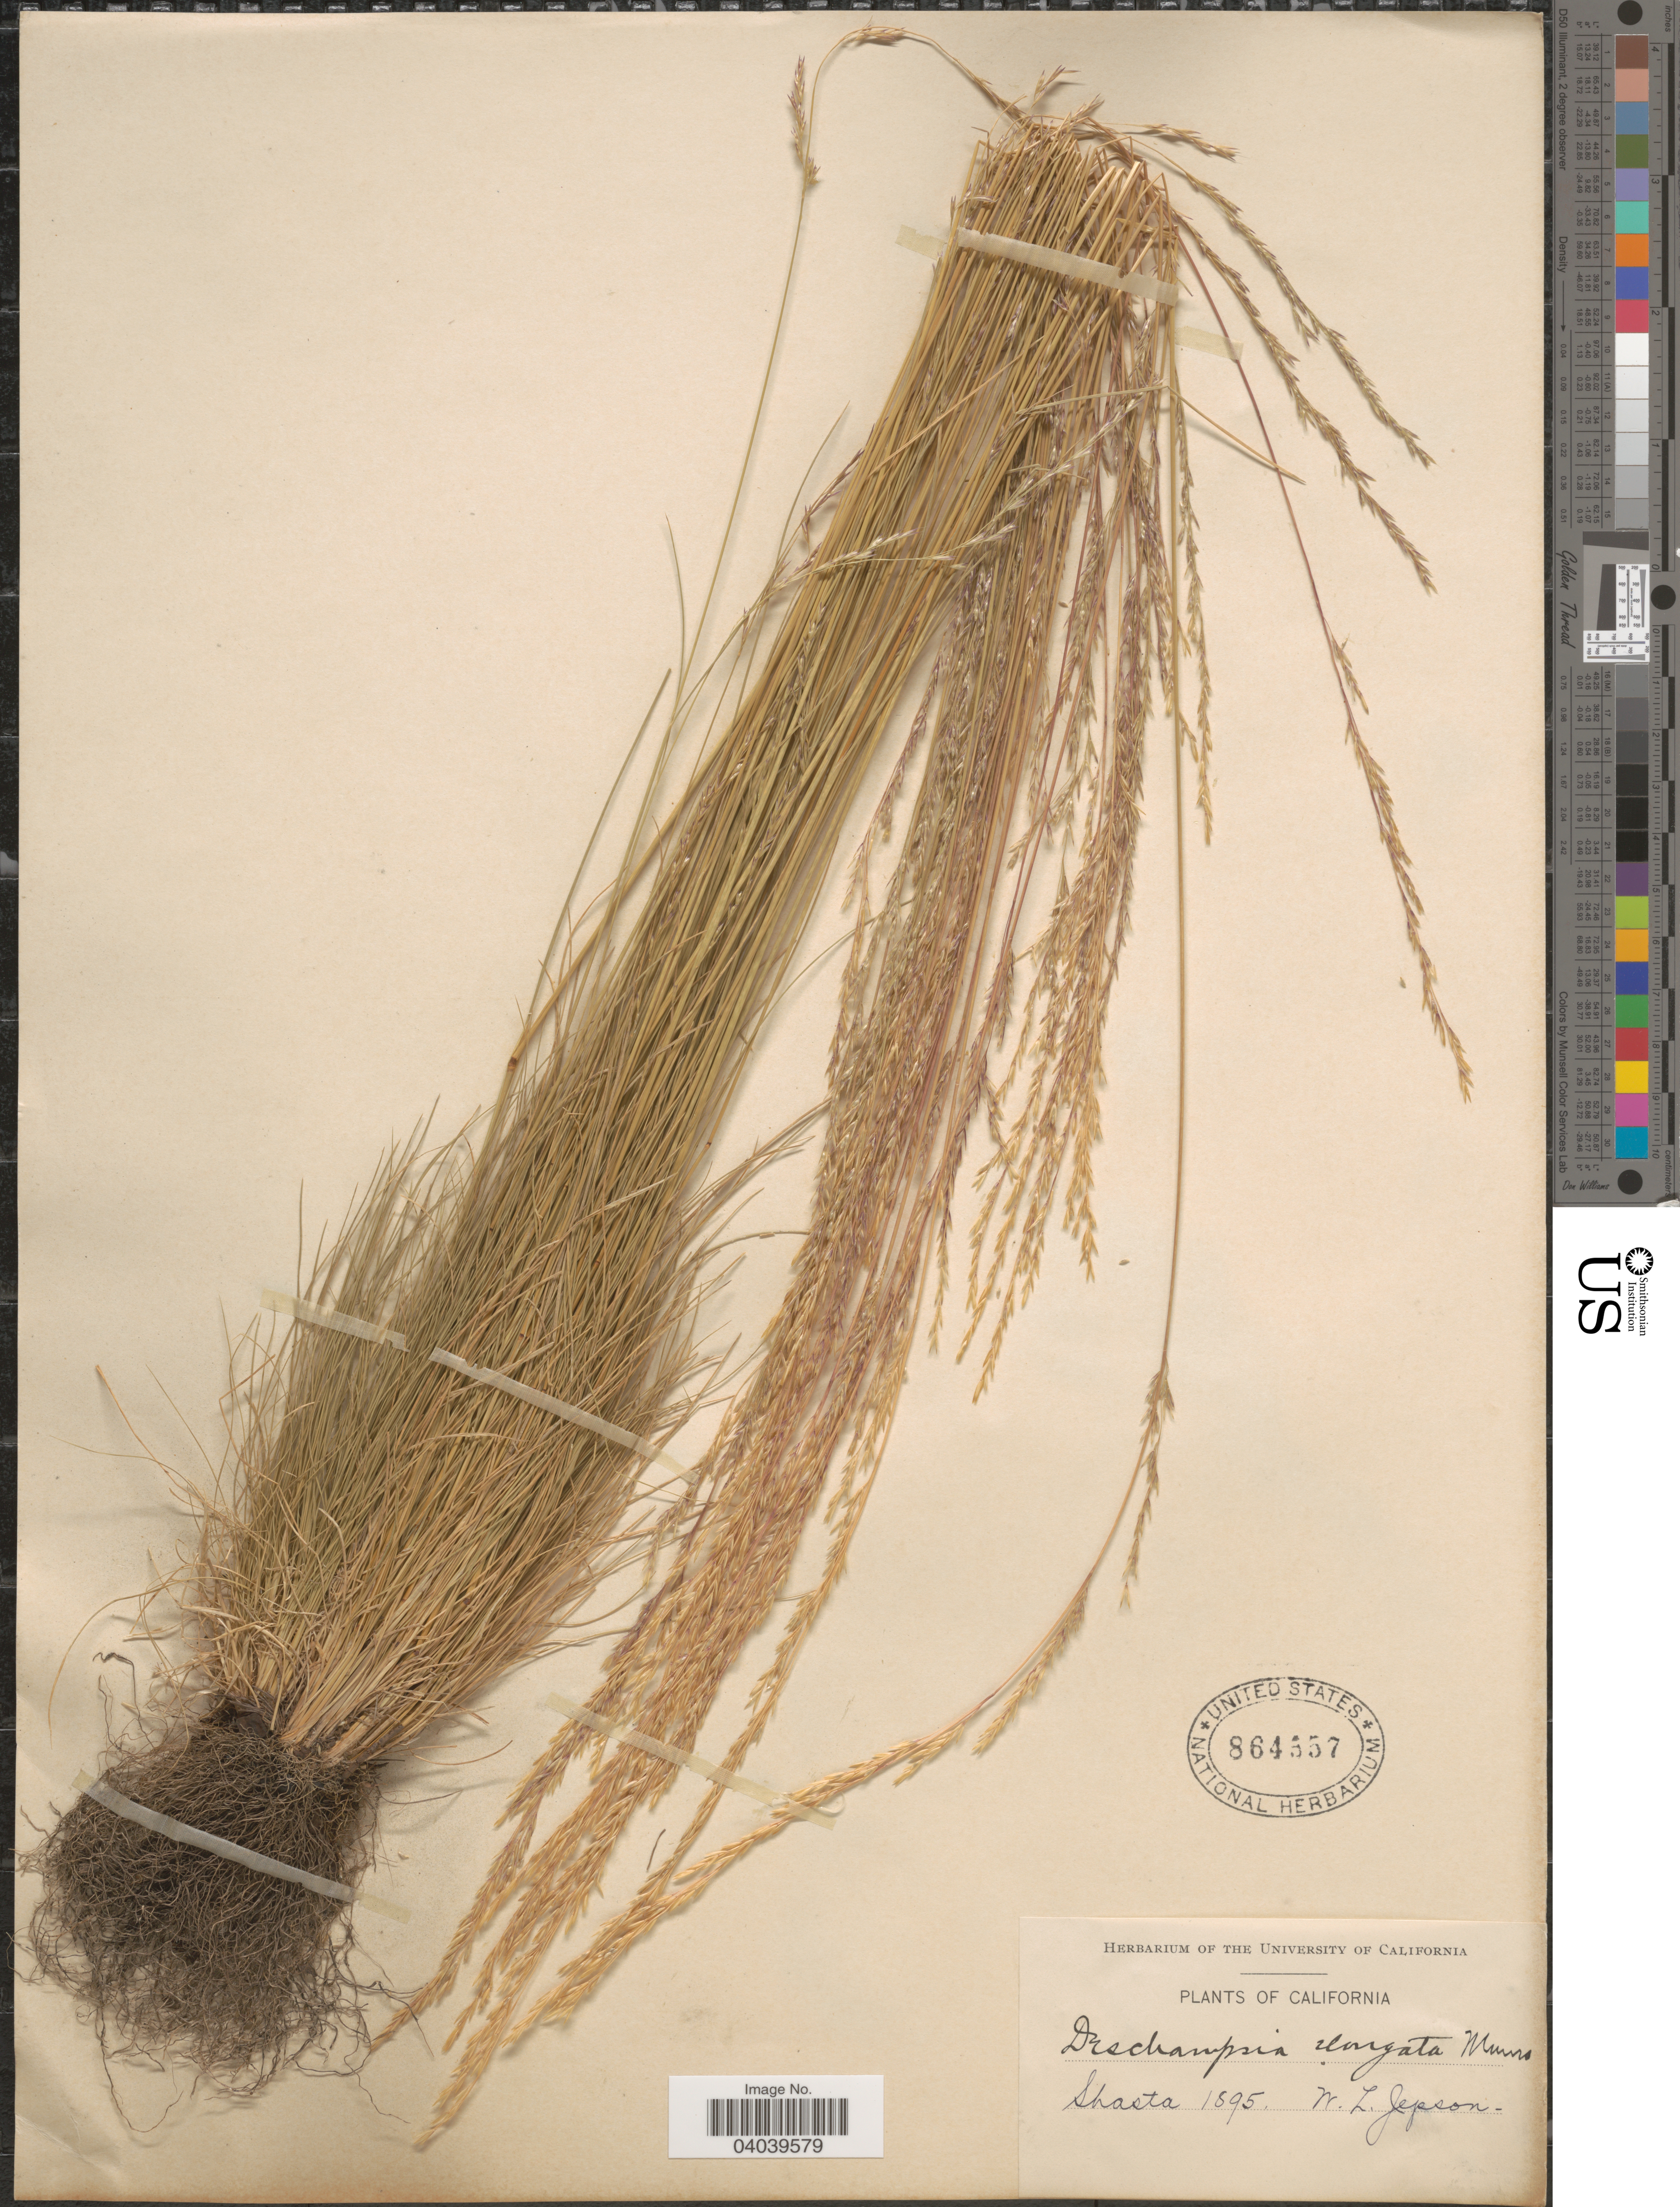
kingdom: Plantae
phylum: Tracheophyta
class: Liliopsida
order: Poales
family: Poaceae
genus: Deschampsia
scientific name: Deschampsia elongata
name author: (Hook.) Munro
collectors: W. L. Jepson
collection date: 1895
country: United States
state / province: California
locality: Shasta.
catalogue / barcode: US 864557